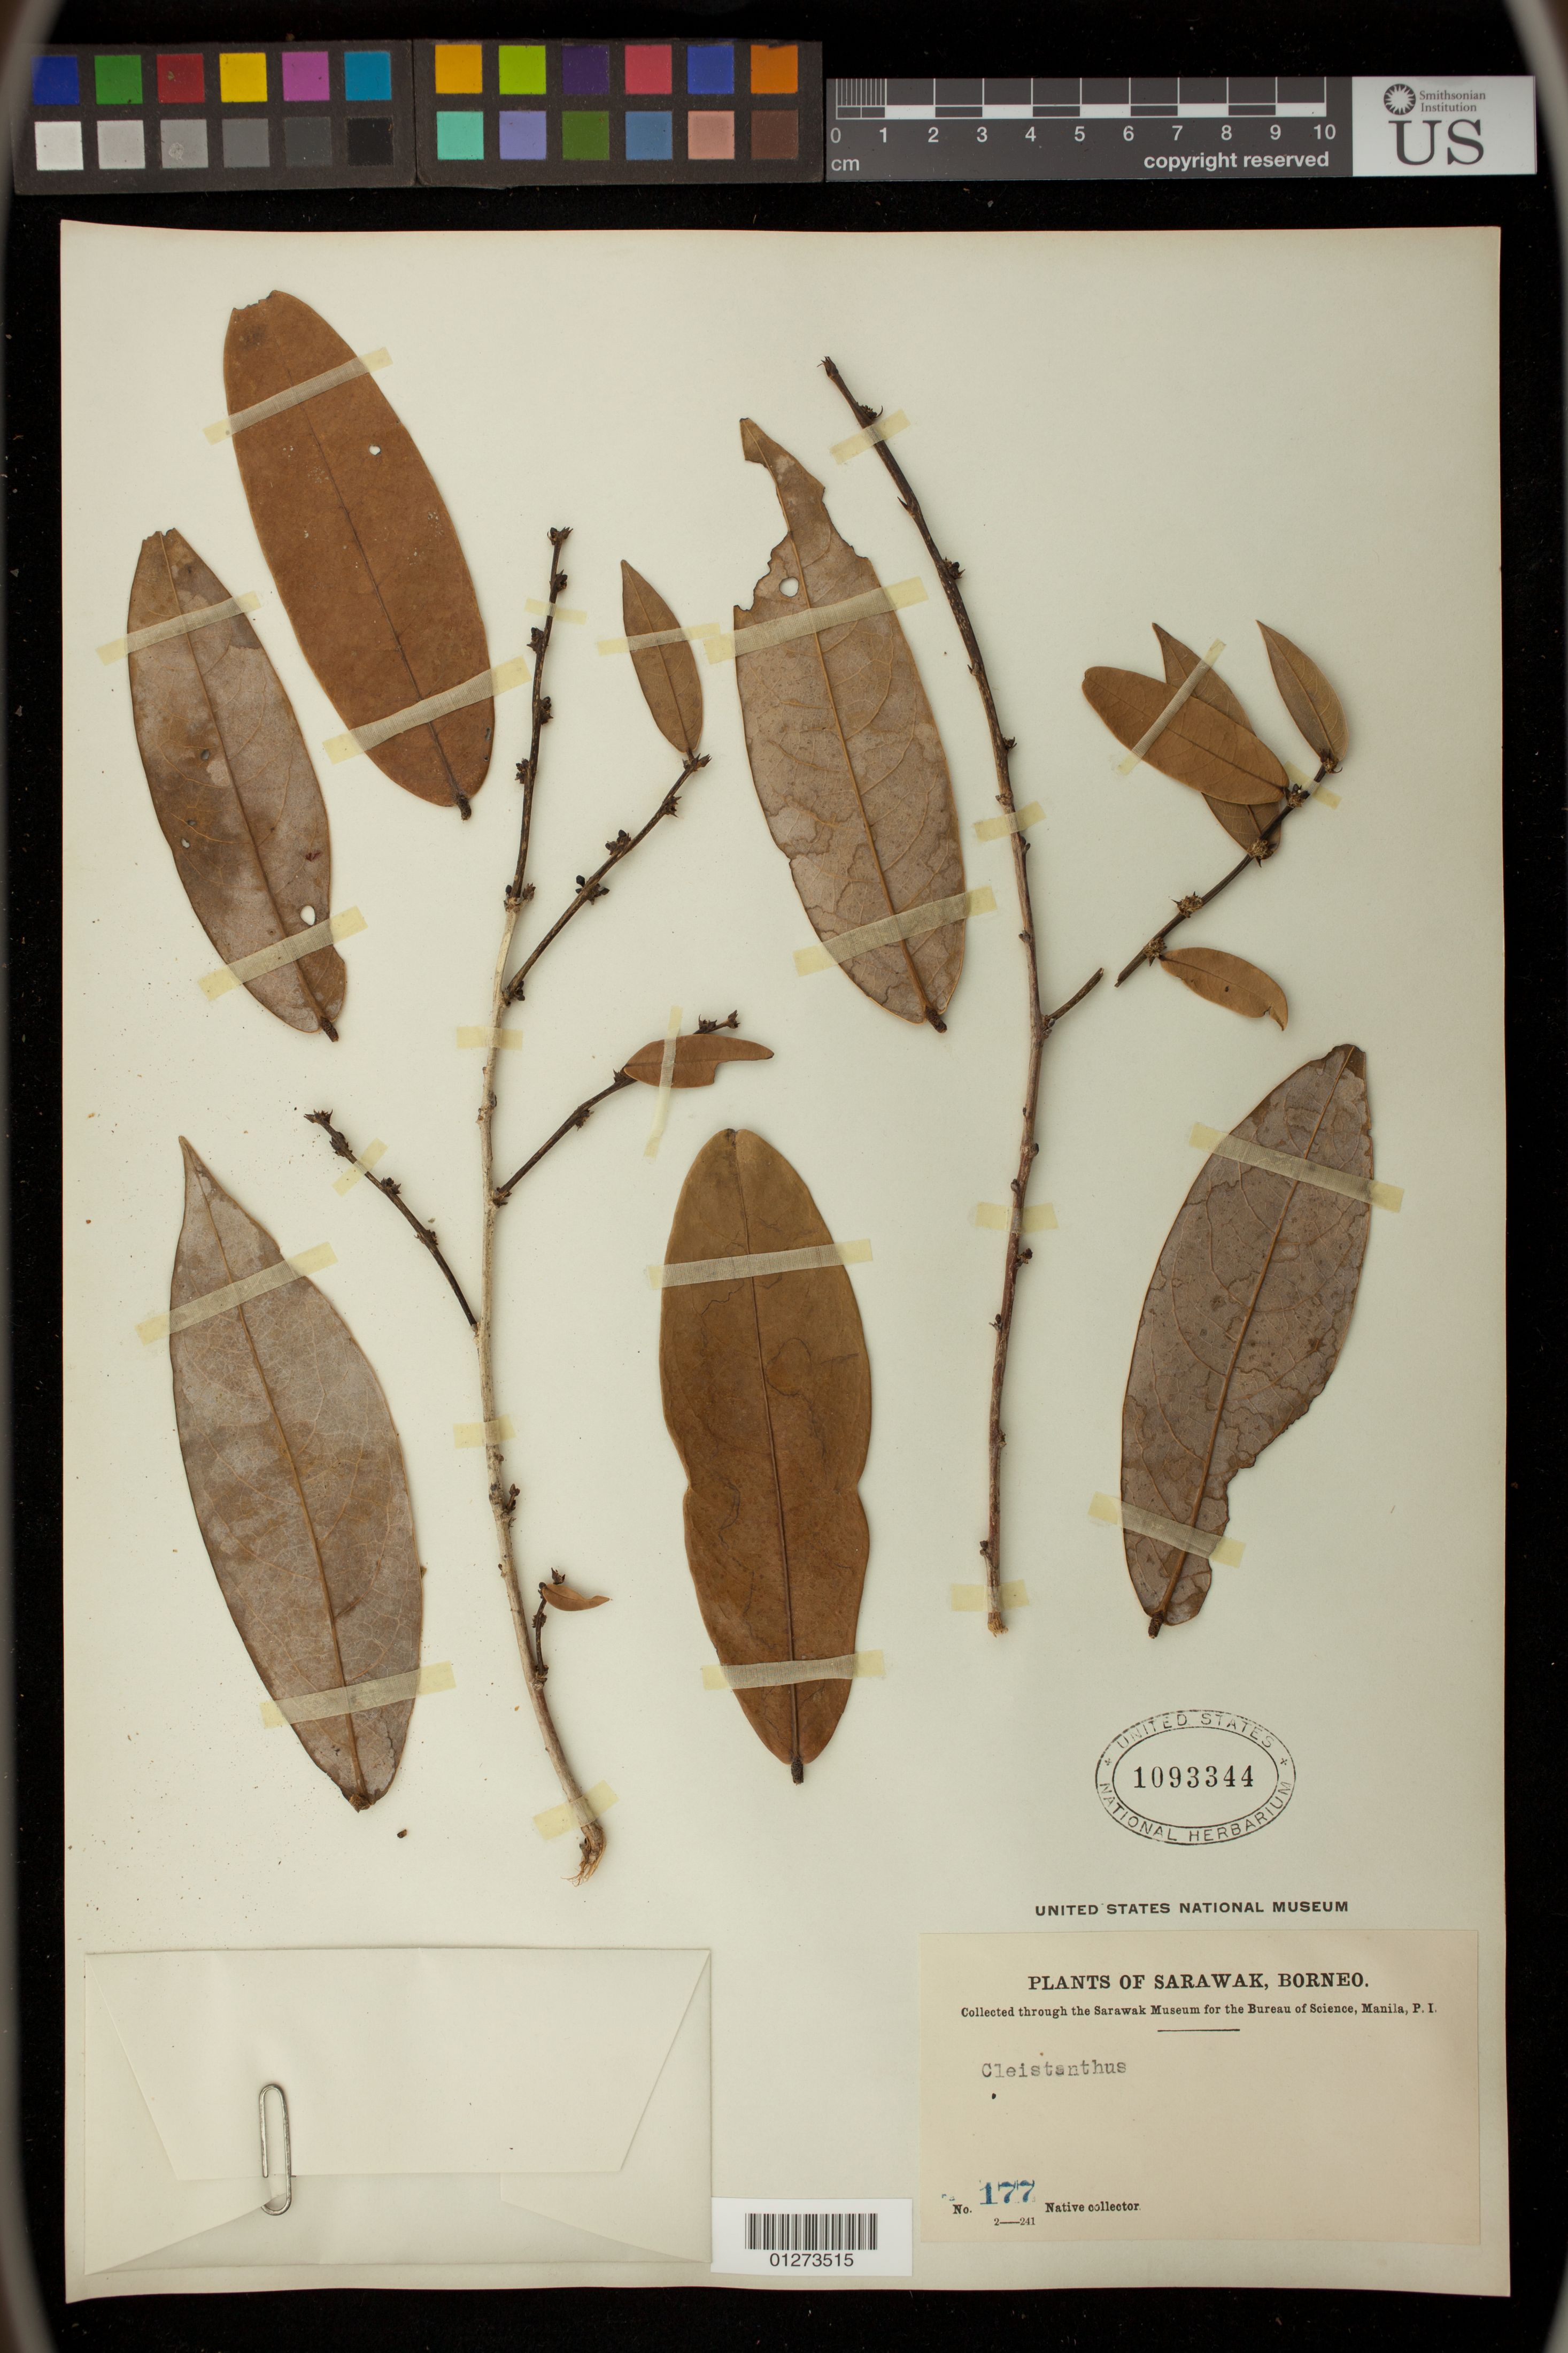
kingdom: Plantae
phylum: Tracheophyta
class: Magnoliopsida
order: Malpighiales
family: Phyllanthaceae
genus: Cleistanthus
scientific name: Cleistanthus sp.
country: Malaysia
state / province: Sarawak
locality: Borneo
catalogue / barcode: US 1093344